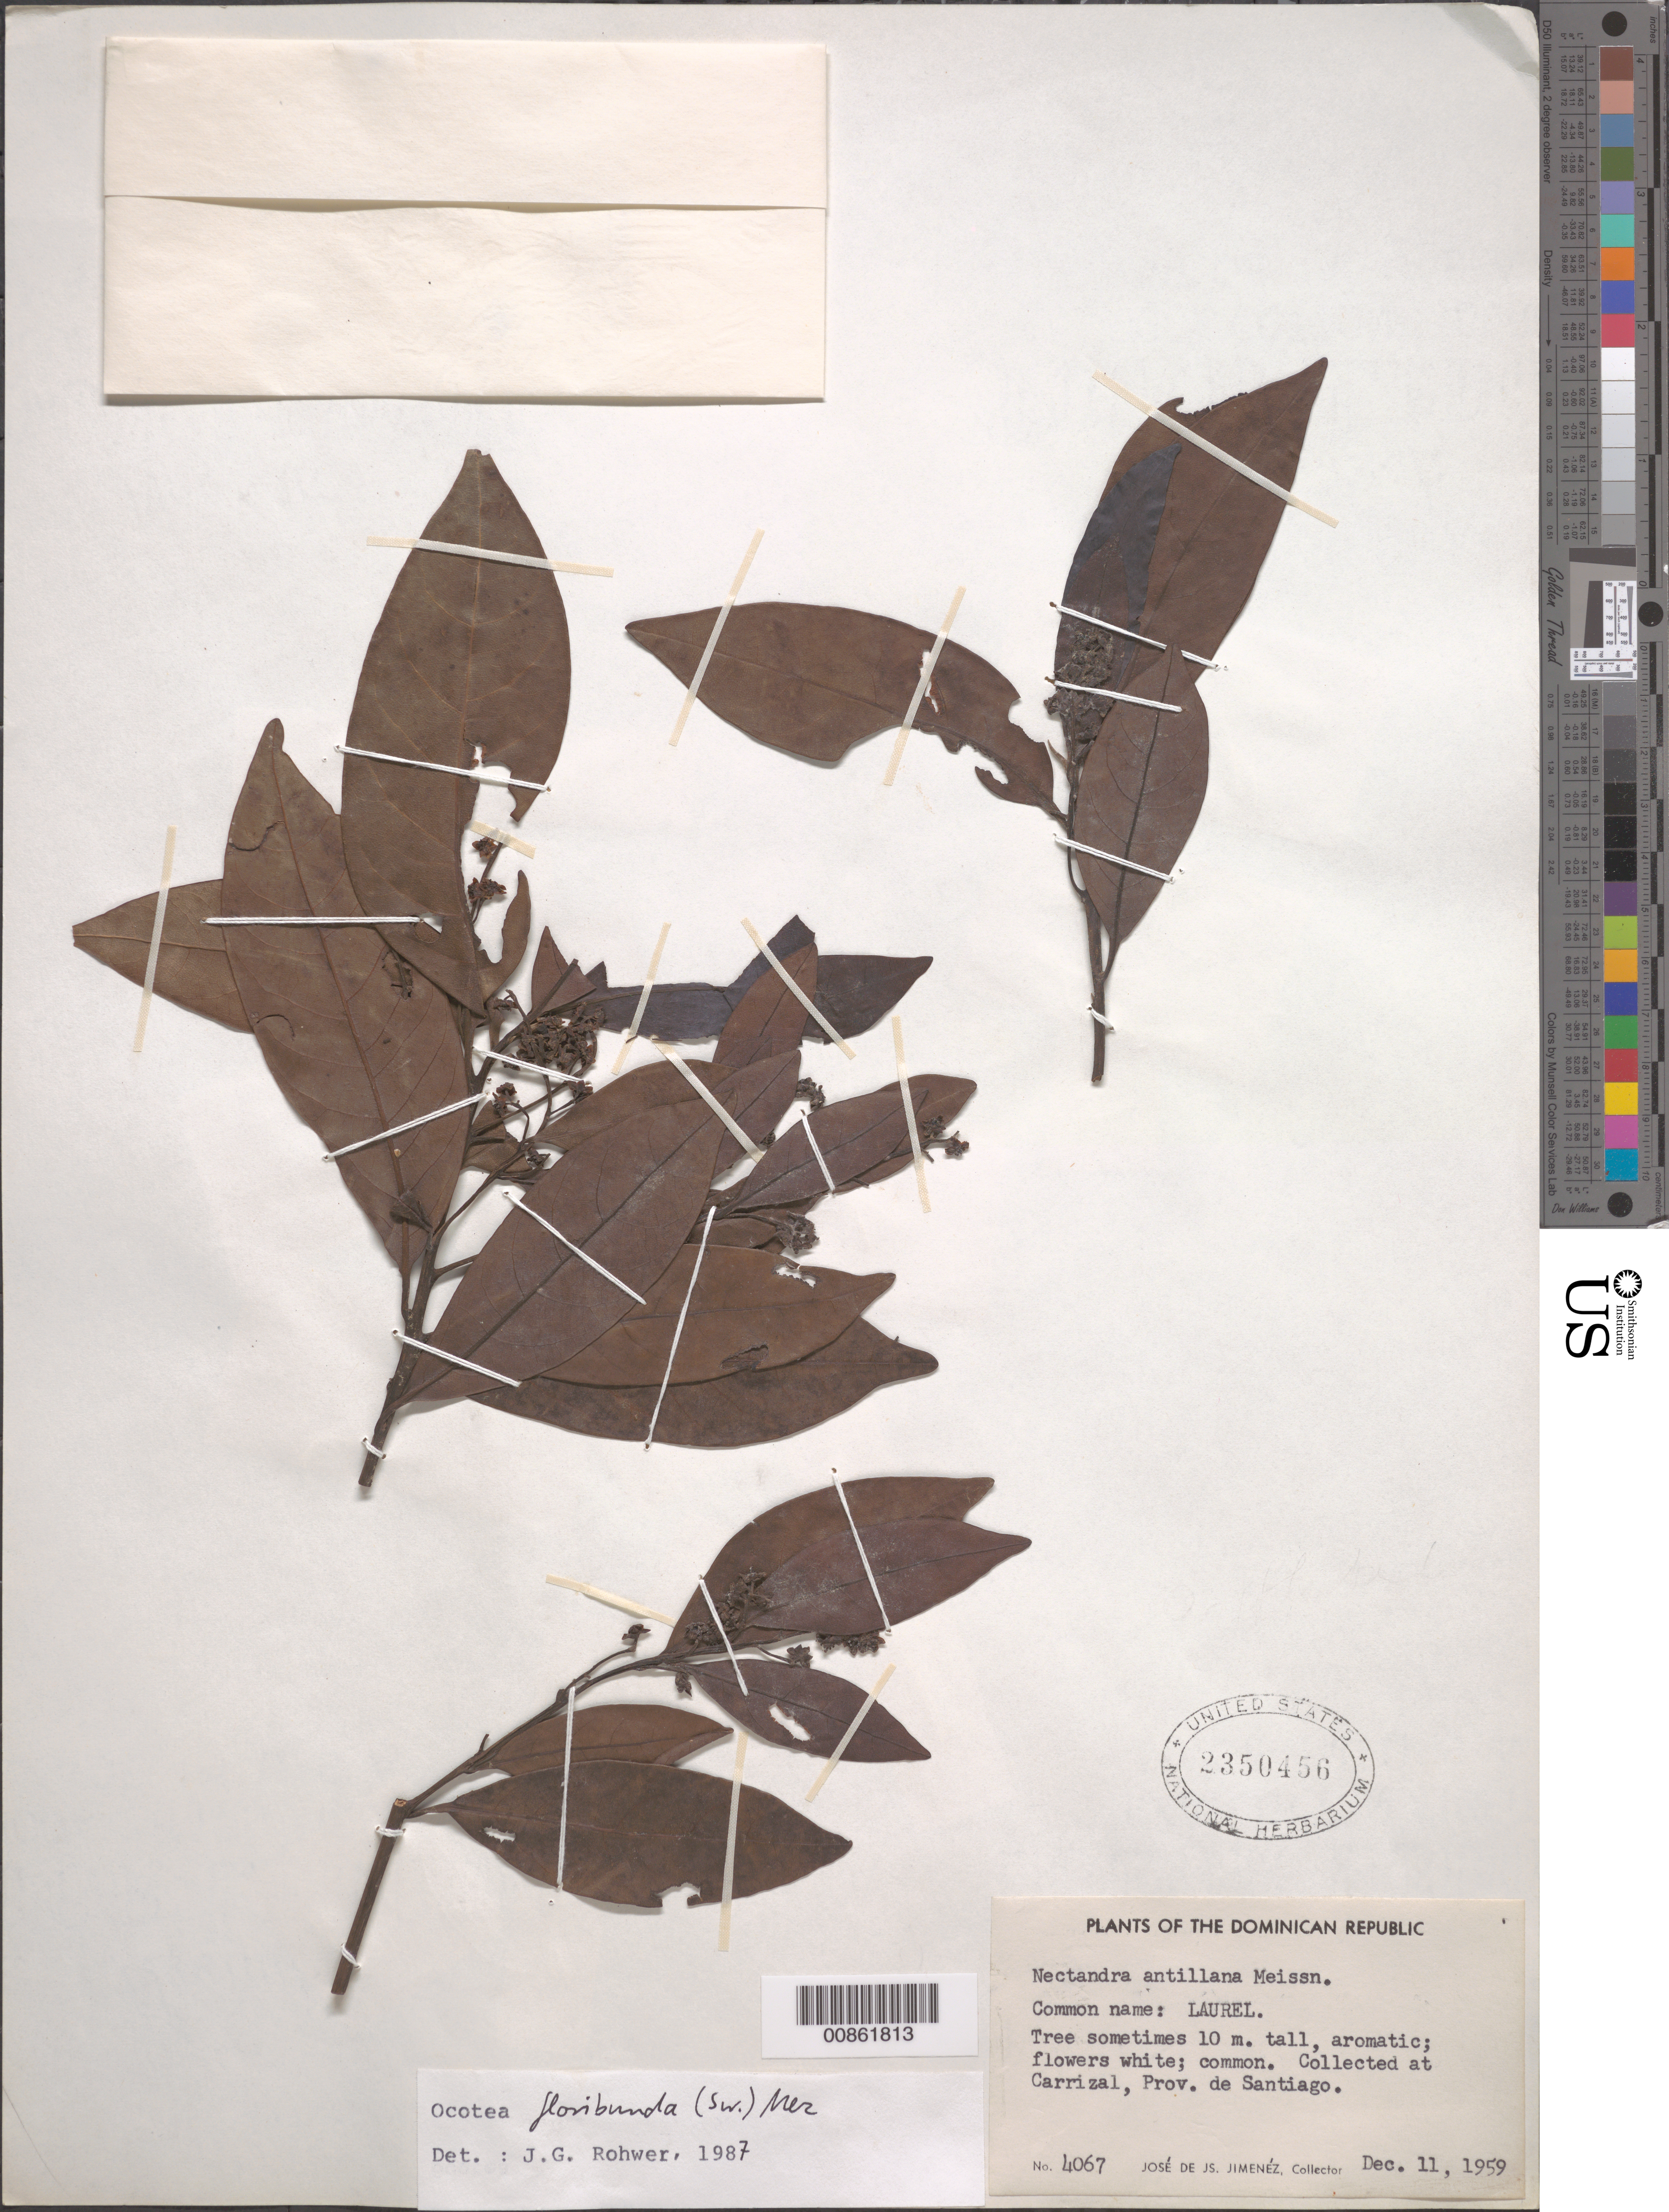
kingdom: Plantae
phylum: Tracheophyta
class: Magnoliopsida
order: Laurales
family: Lauraceae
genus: Ocotea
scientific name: Ocotea floribunda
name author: (Sw.) Mez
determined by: Rohwer, J. G.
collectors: J. J. Jiménez Almonte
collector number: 4067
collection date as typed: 11 Dec 1959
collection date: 1959-12-11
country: Dominican Republic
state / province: Santiago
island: Hispaniola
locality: Carrizal.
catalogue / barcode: US 2350456